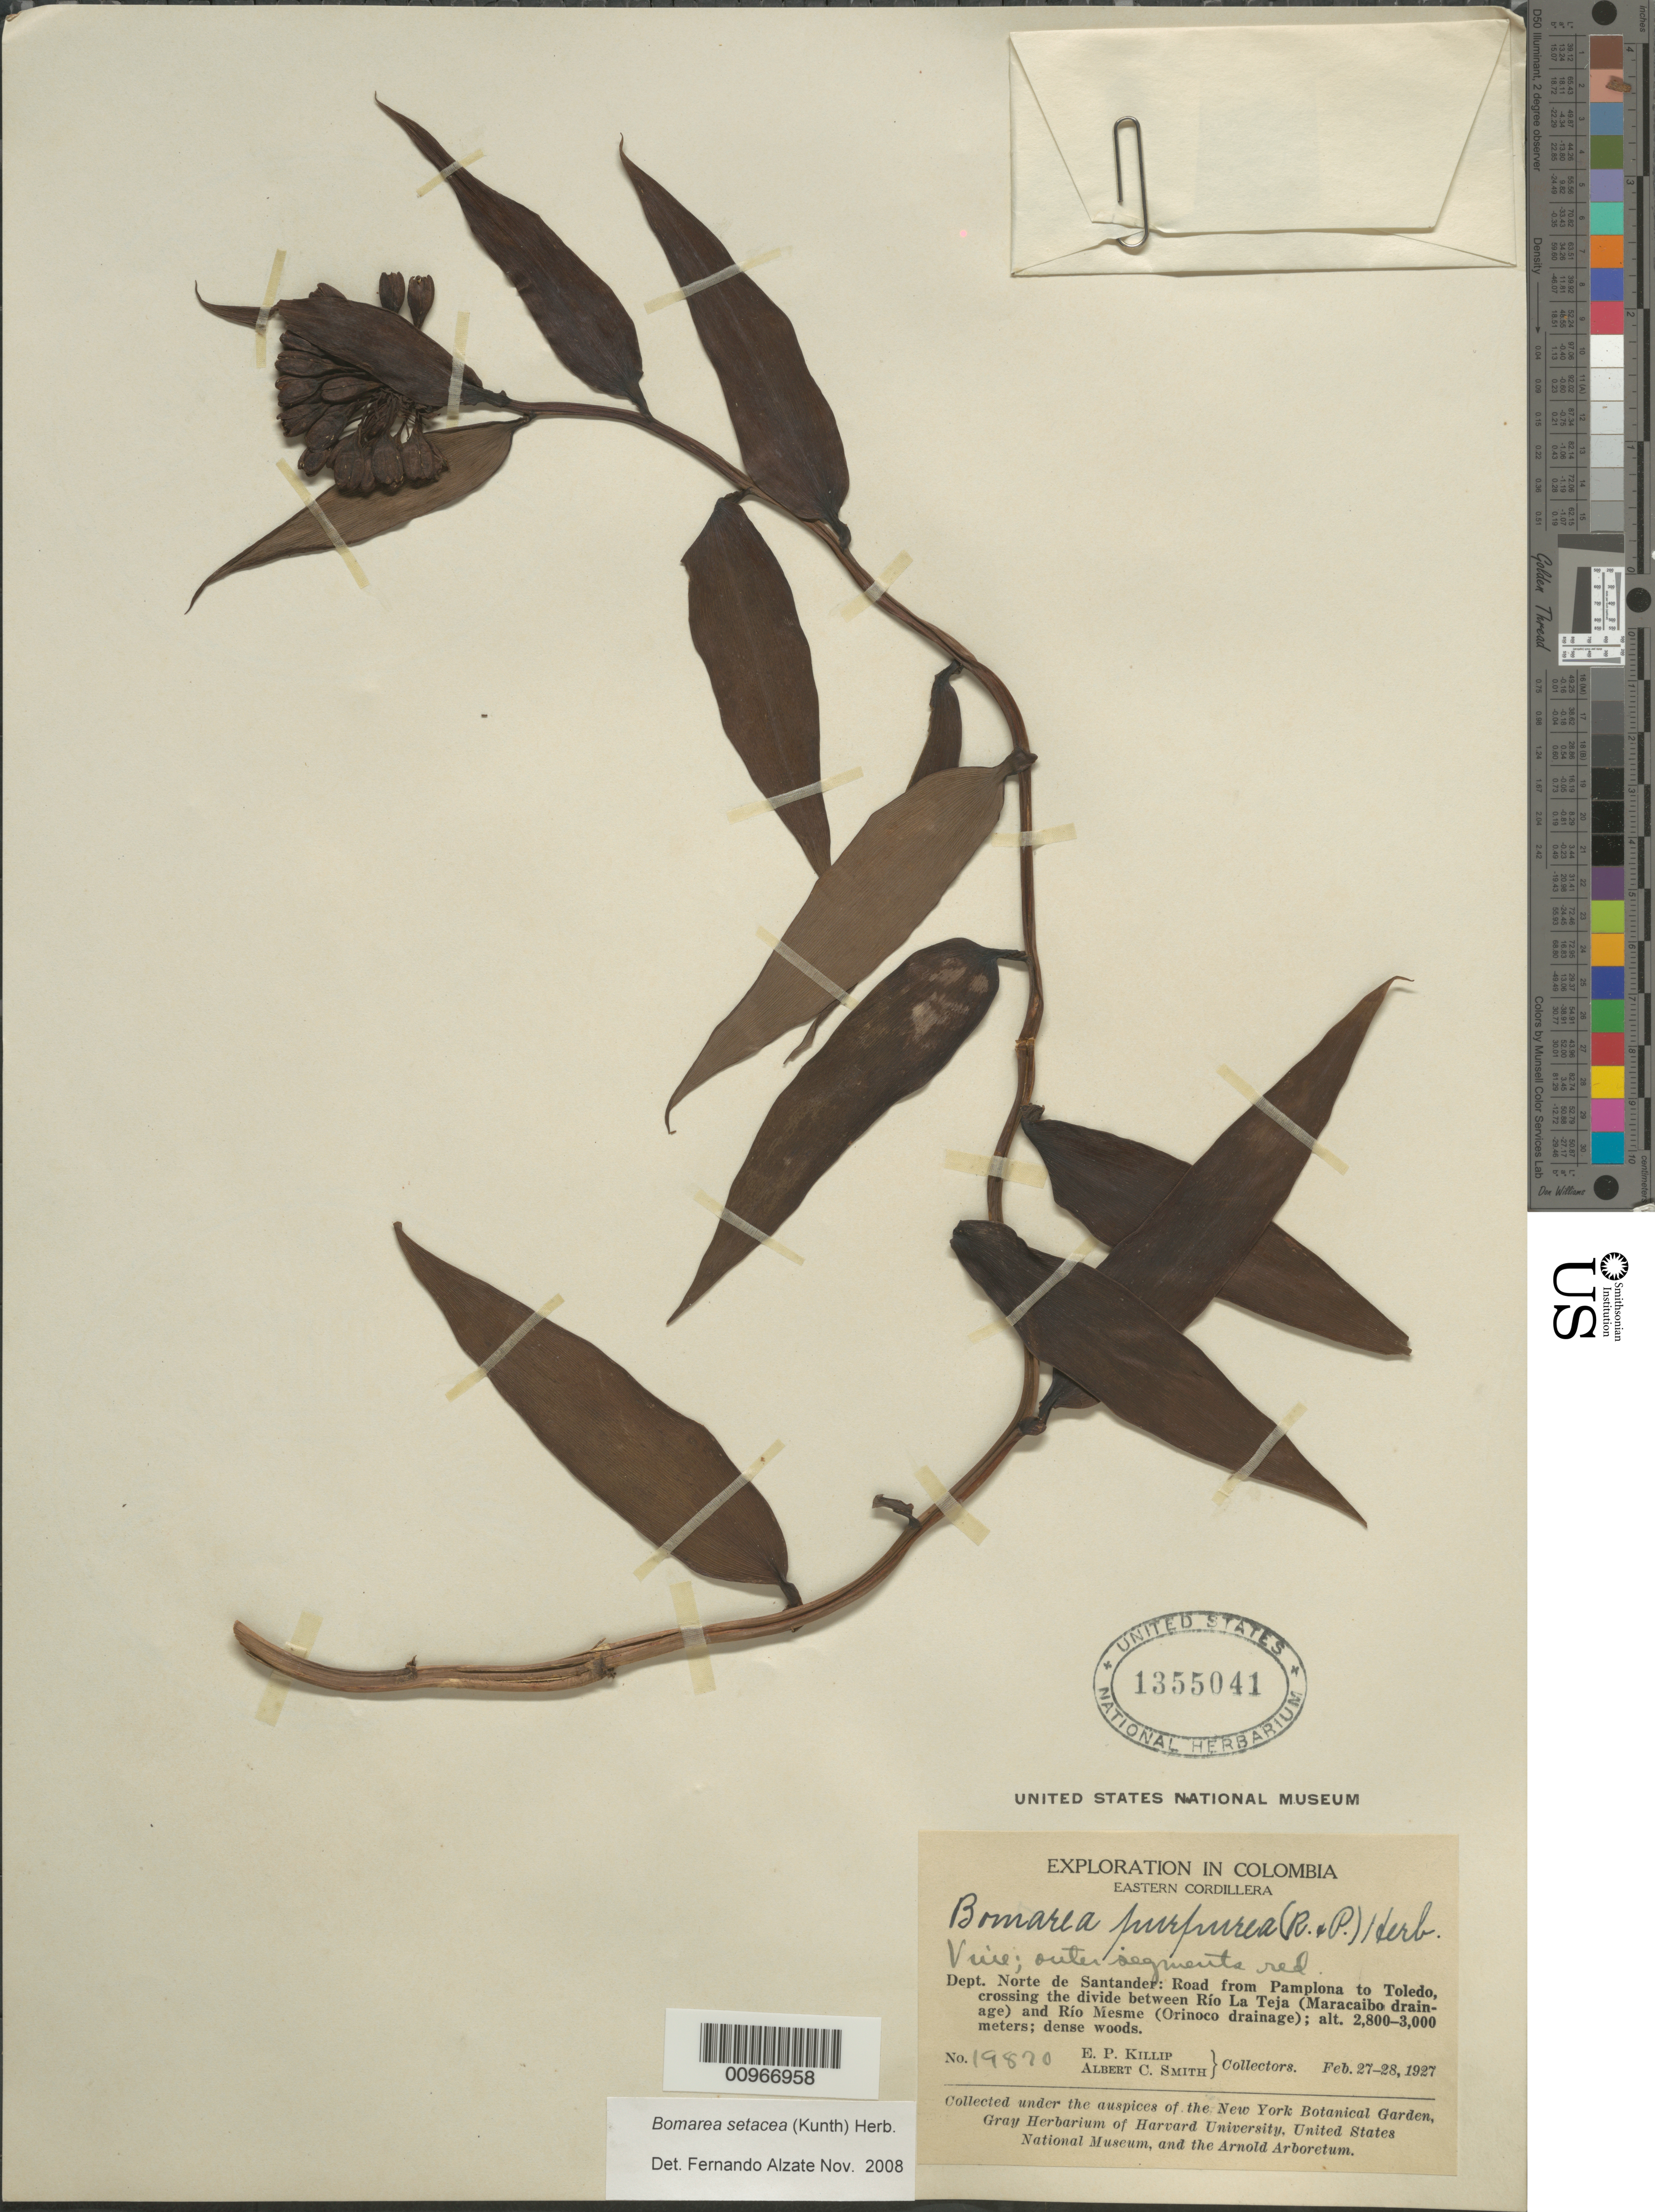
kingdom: Plantae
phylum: Tracheophyta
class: Liliopsida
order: Liliales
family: Alstroemeriaceae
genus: Bomarea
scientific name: Bomarea setacea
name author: (Ruiz & Pav.) Herb.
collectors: E. P. Killip & A. C. Smith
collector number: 19870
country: Colombia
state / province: Santander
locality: Road from Pamplona to Toledo, divide between Rio La Teja and Rio Mesme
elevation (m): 2800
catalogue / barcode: US 1355041